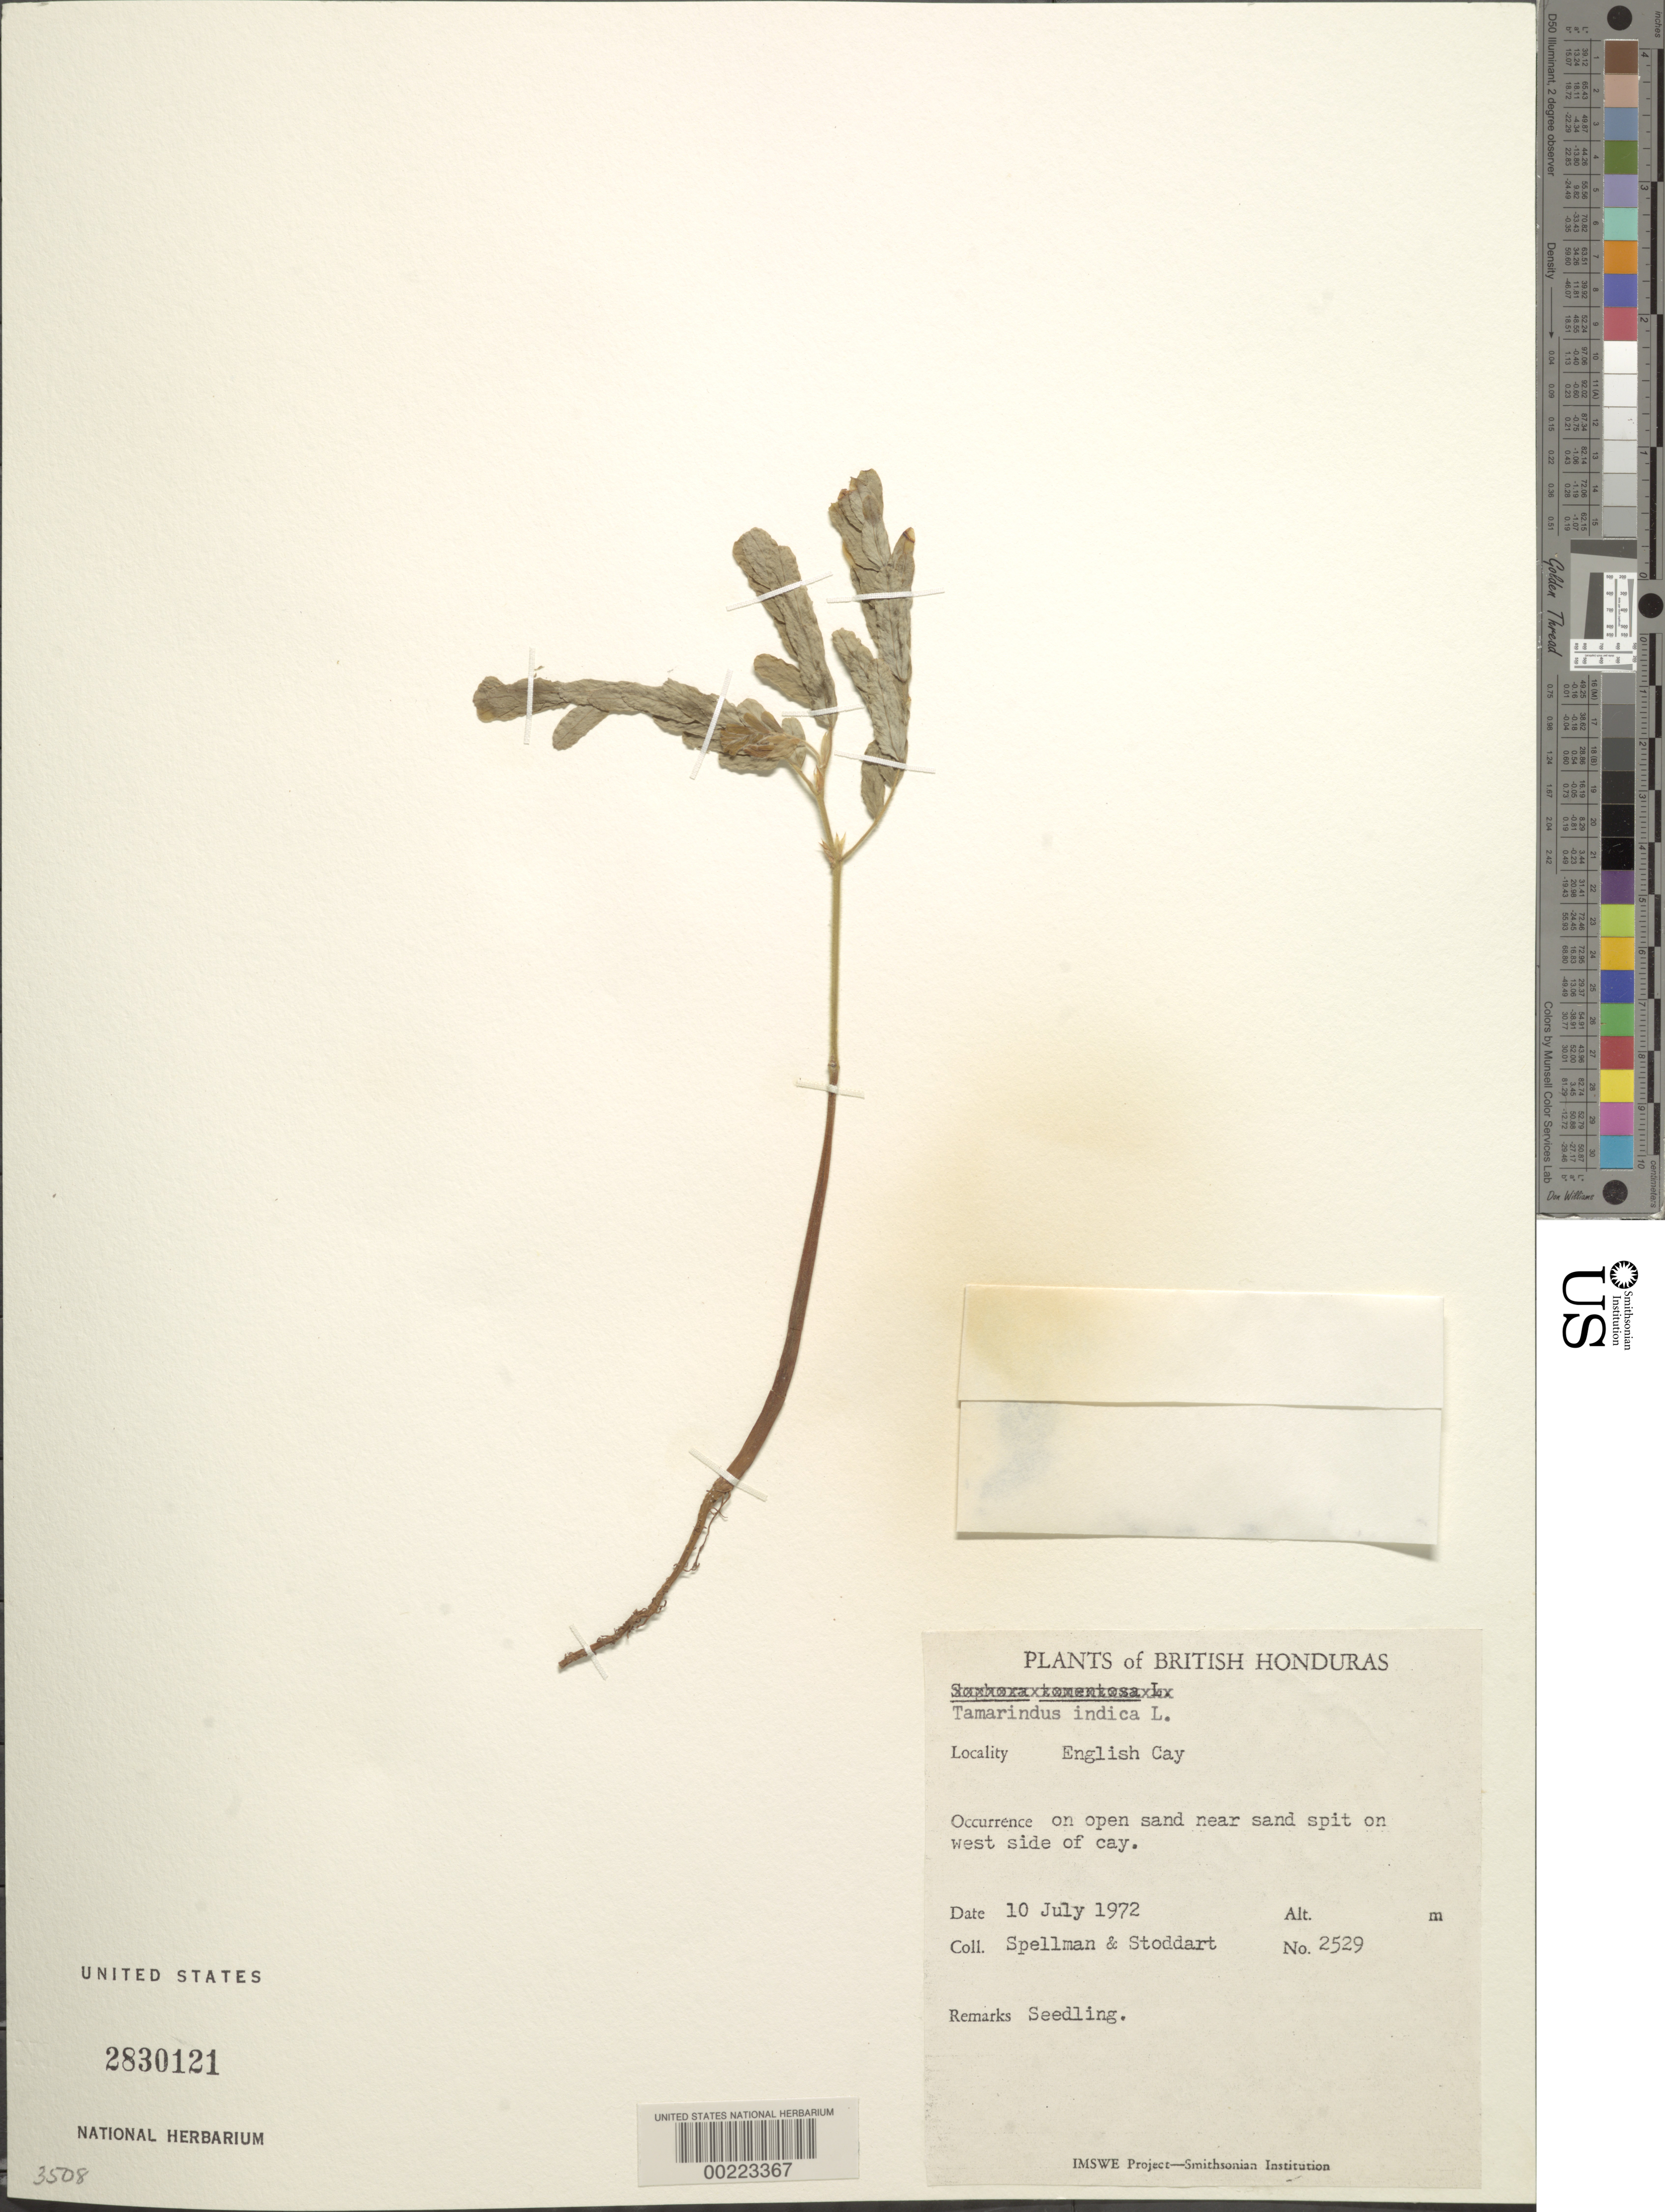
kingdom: Plantae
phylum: Tracheophyta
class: Magnoliopsida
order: Fabales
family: Fabaceae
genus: Tamarindus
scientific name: Tamarindus indica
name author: L.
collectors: D. L. Spellman & D. R. Stoddart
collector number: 2529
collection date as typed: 10 Jul 1972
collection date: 1972-07-10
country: Belize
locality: English Cay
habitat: On open sand near sand spit on w side of cay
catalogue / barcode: US 2830121